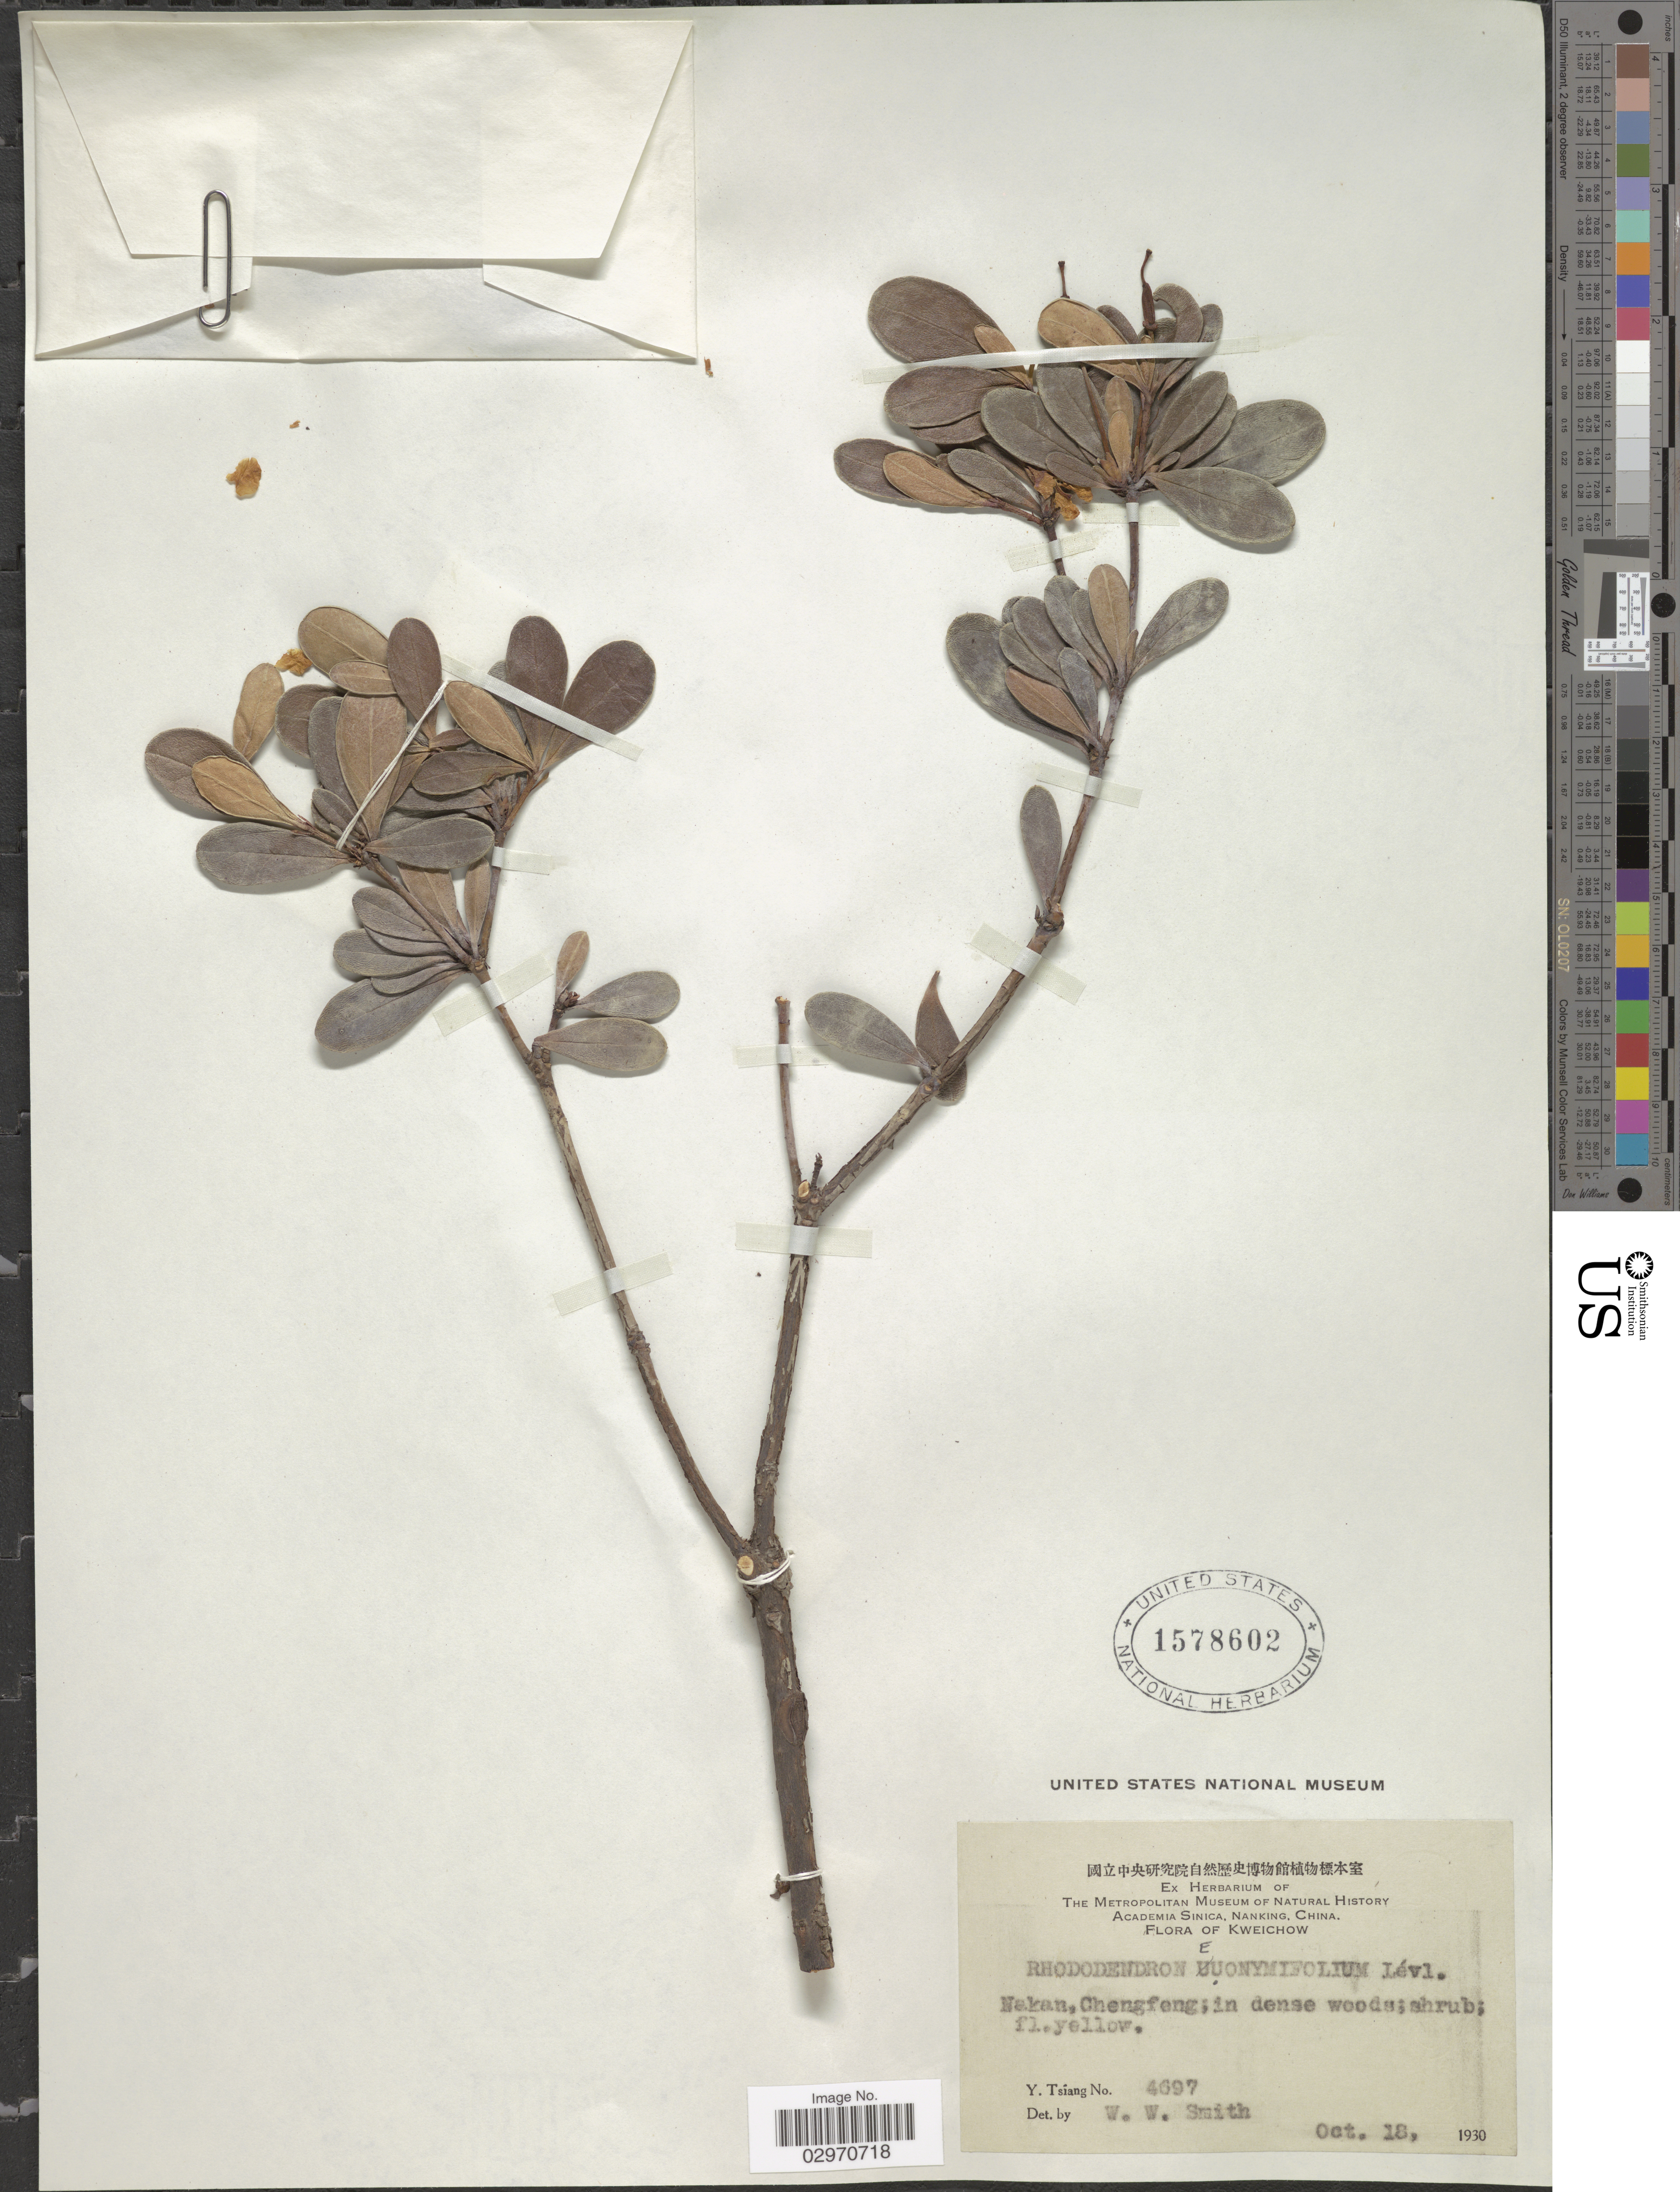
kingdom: Plantae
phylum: Tracheophyta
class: Magnoliopsida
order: Ericales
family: Ericaceae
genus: Rhododendron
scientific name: Rhododendron euonymifolium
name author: H. Lév.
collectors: Y. Tsiang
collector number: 4697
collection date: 1930-10-18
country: China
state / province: Guizhou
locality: Kweichow. Nakan, Chengfeng.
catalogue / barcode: US 1578602